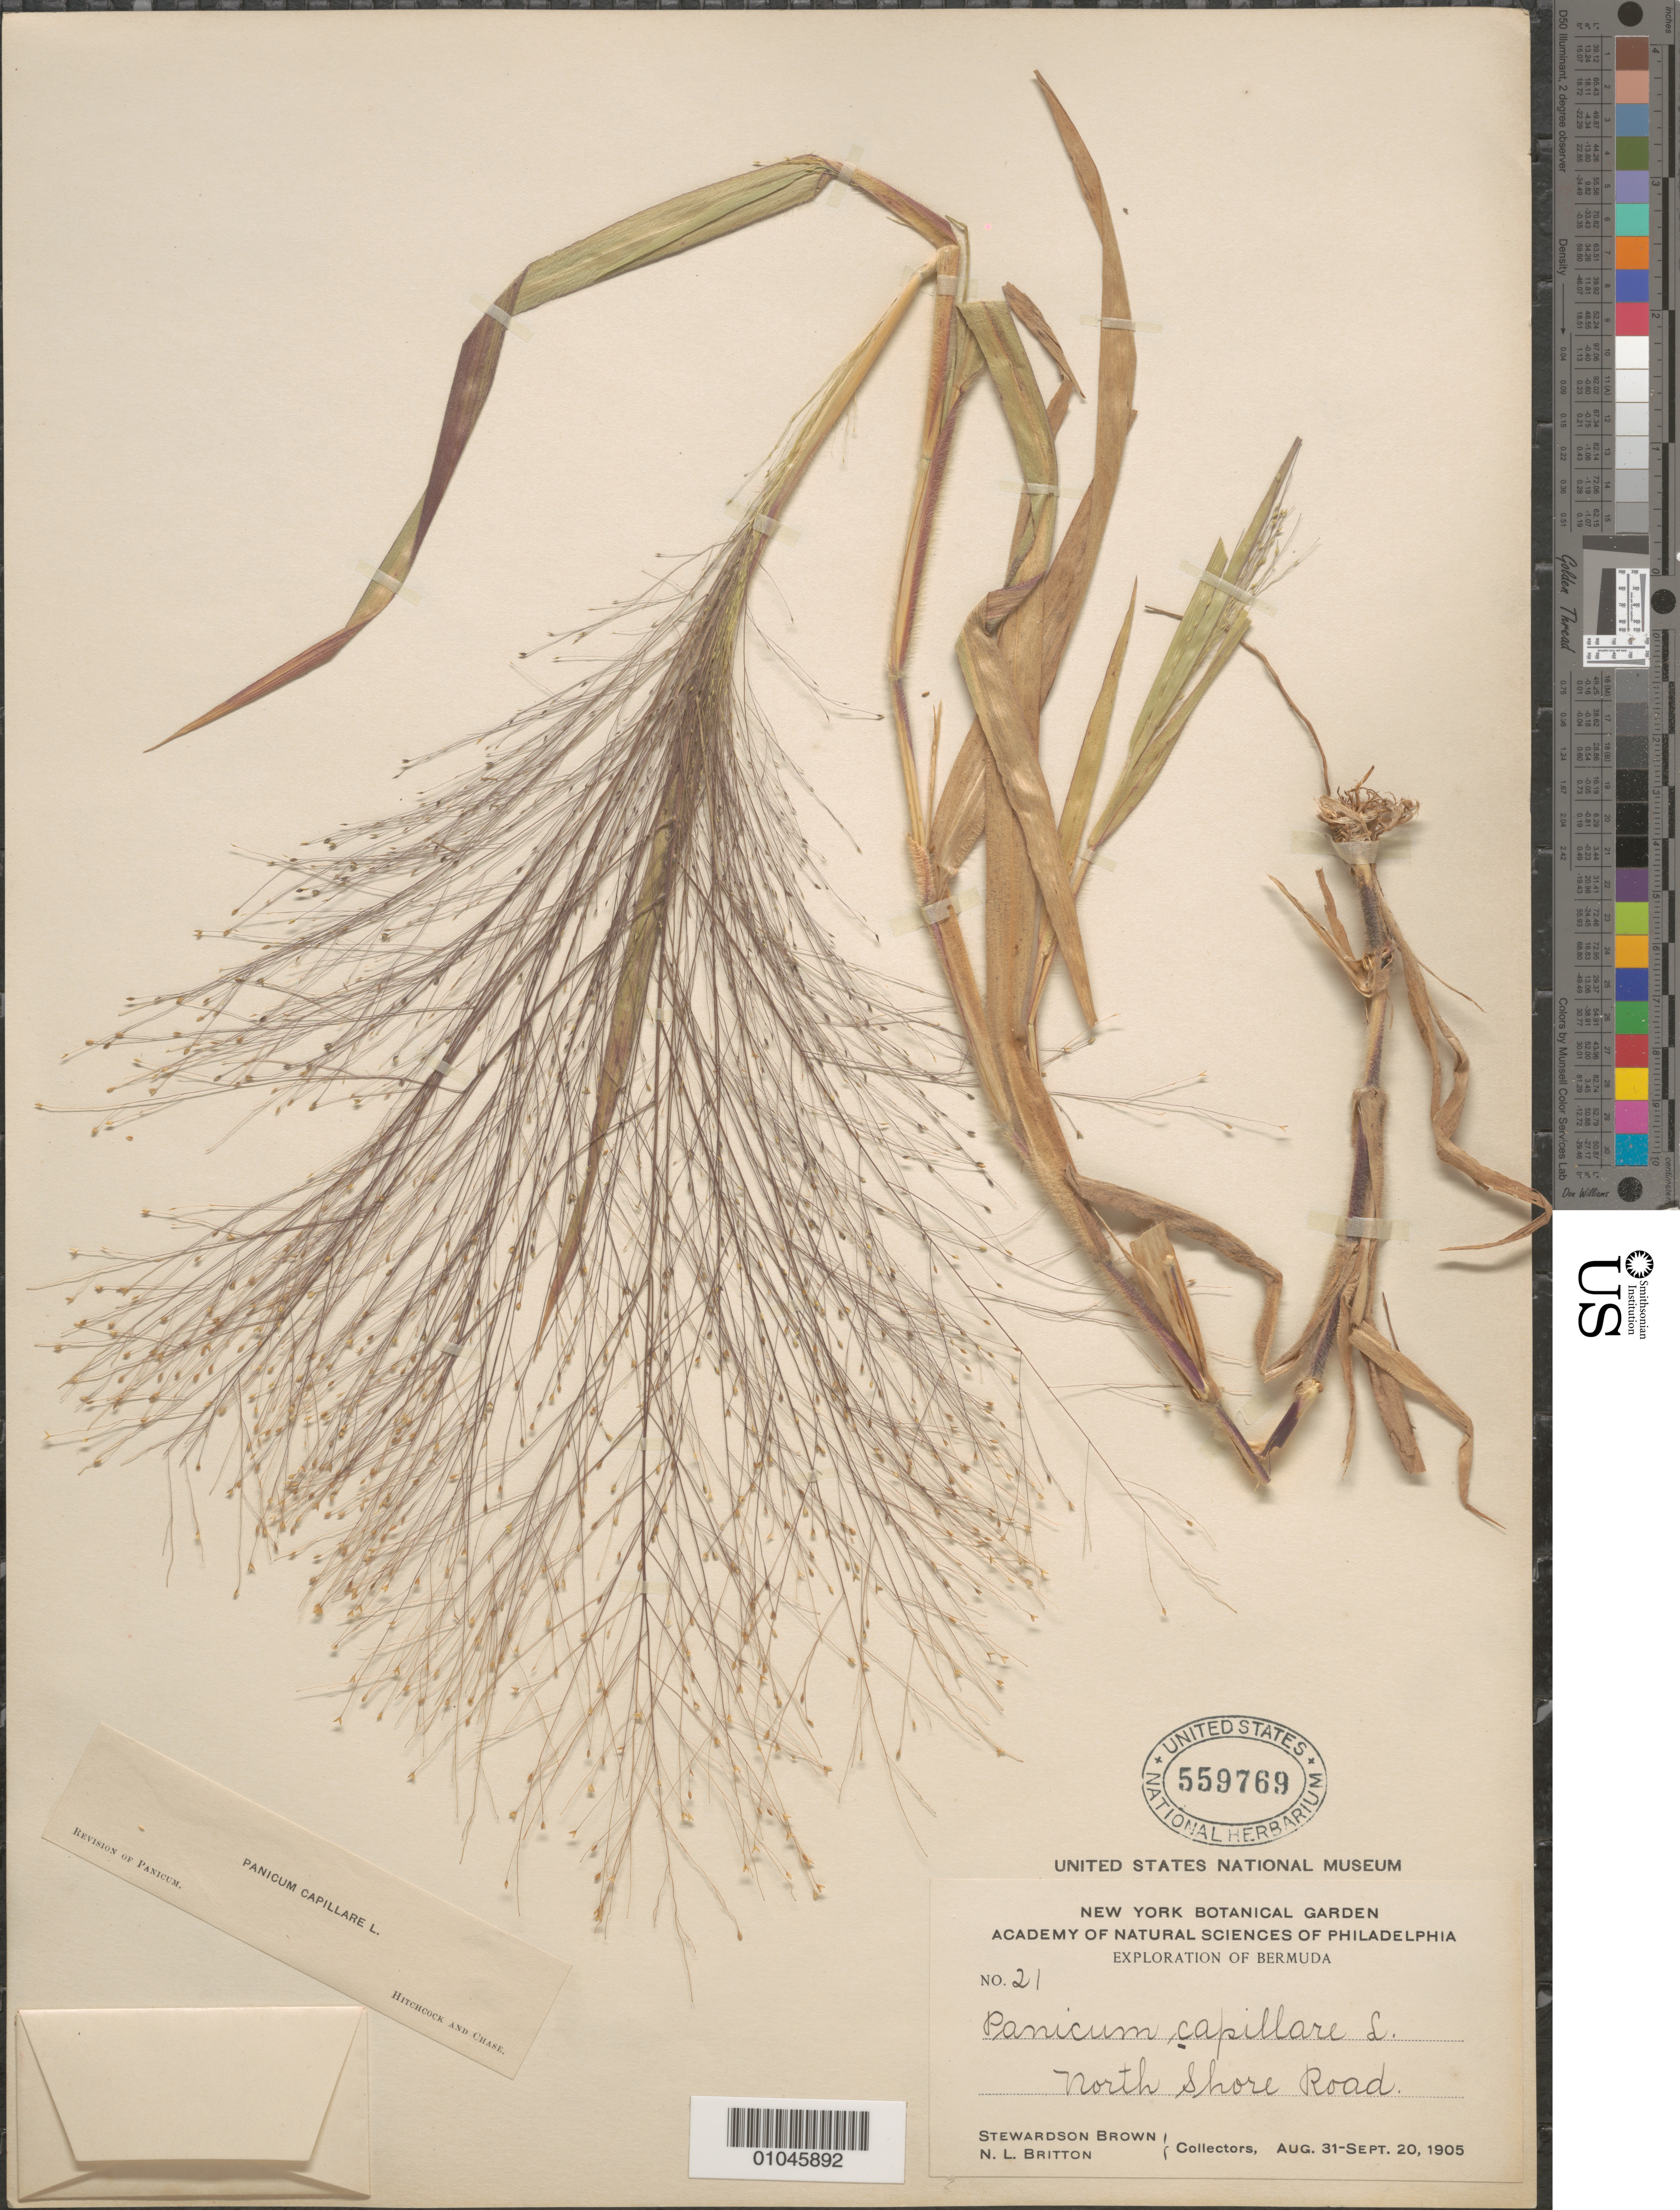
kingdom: Plantae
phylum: Tracheophyta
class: Liliopsida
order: Poales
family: Poaceae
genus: Panicum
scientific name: Panicum capillare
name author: L.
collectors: S. Brown & N. Britton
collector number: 21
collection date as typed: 31 Aug 1905 to 20 Sep 1905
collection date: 1905-08-31/1905-09-20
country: Bermuda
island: Bermuda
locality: North Shore Road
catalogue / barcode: US 559769